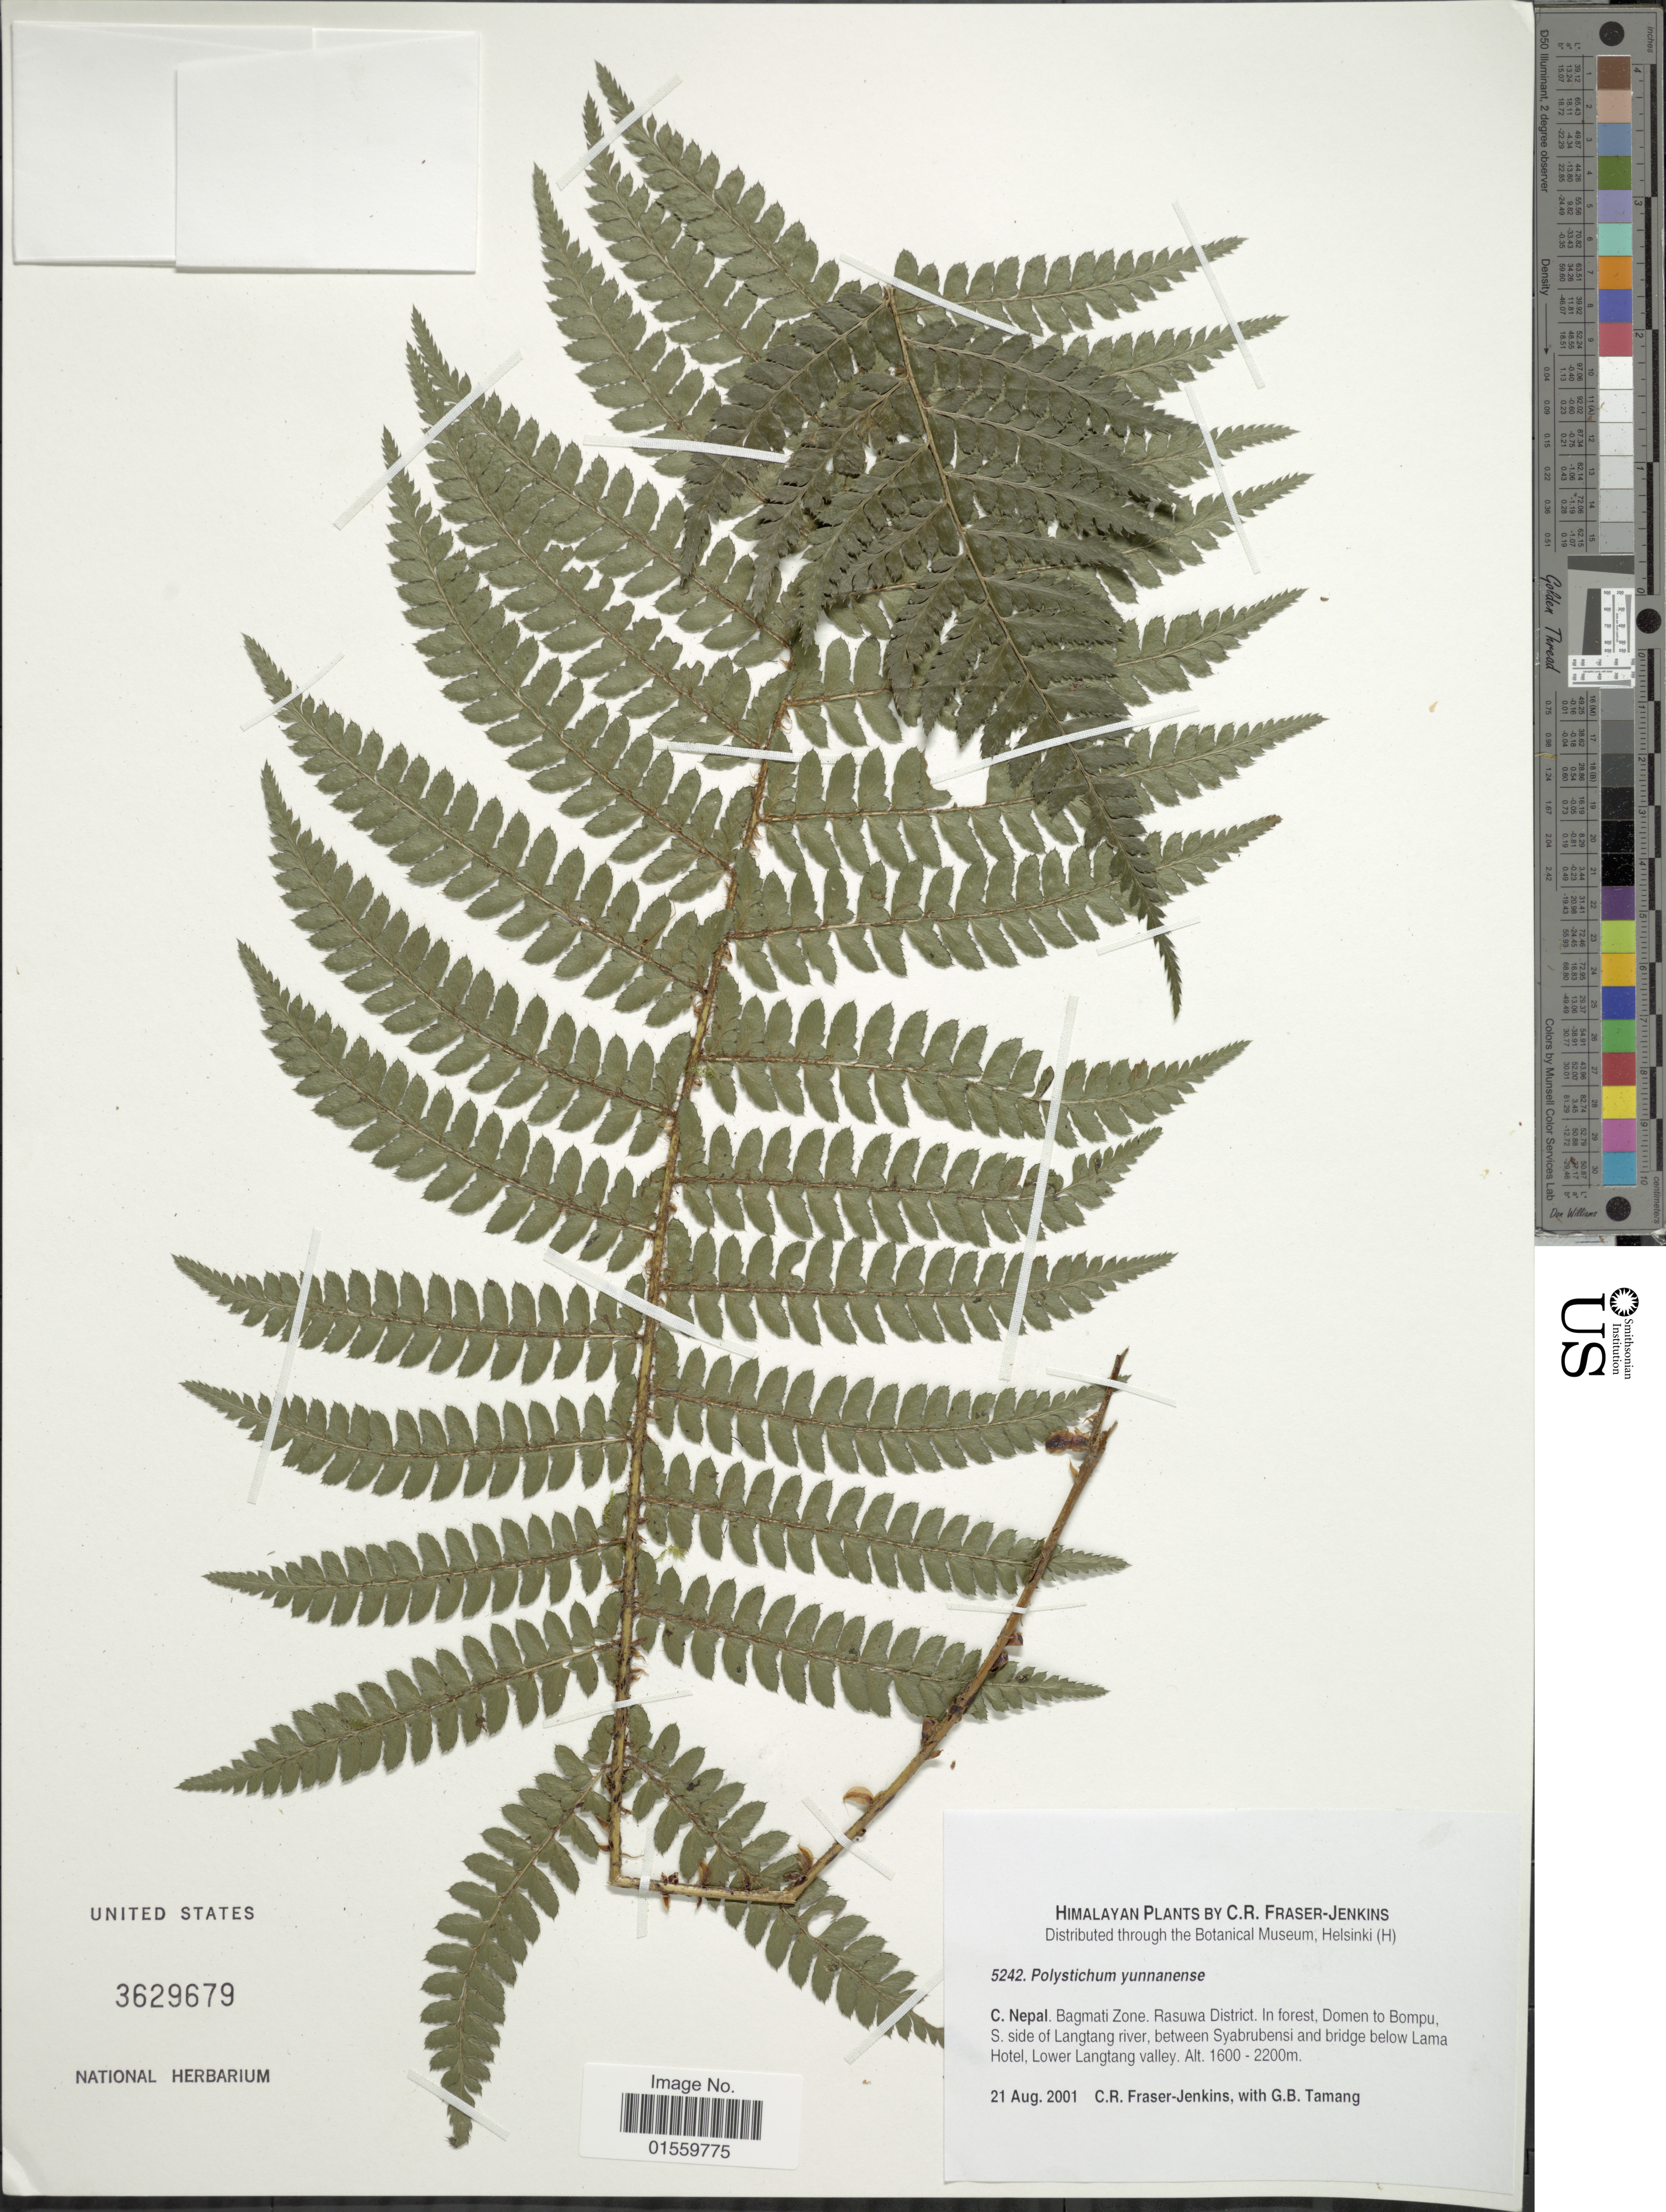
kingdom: Plantae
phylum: Tracheophyta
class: Polypodiopsida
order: Polypodiales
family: Dryopteridaceae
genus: Polystichum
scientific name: Polystichum yunnanense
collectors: C. R. Fraser-Jenkins & G. Tamang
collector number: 5242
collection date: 2001-08-21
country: Nepal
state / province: Bagmati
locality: Himalaya, C. Nepal, Bagamti Zone, Rasuwa District, in forest, Domen to Bompu, S. side of Langtang river, between Syabrubensi and bridge below Lama Hotel, Lower Langtang valley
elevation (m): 1600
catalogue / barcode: US 3629679